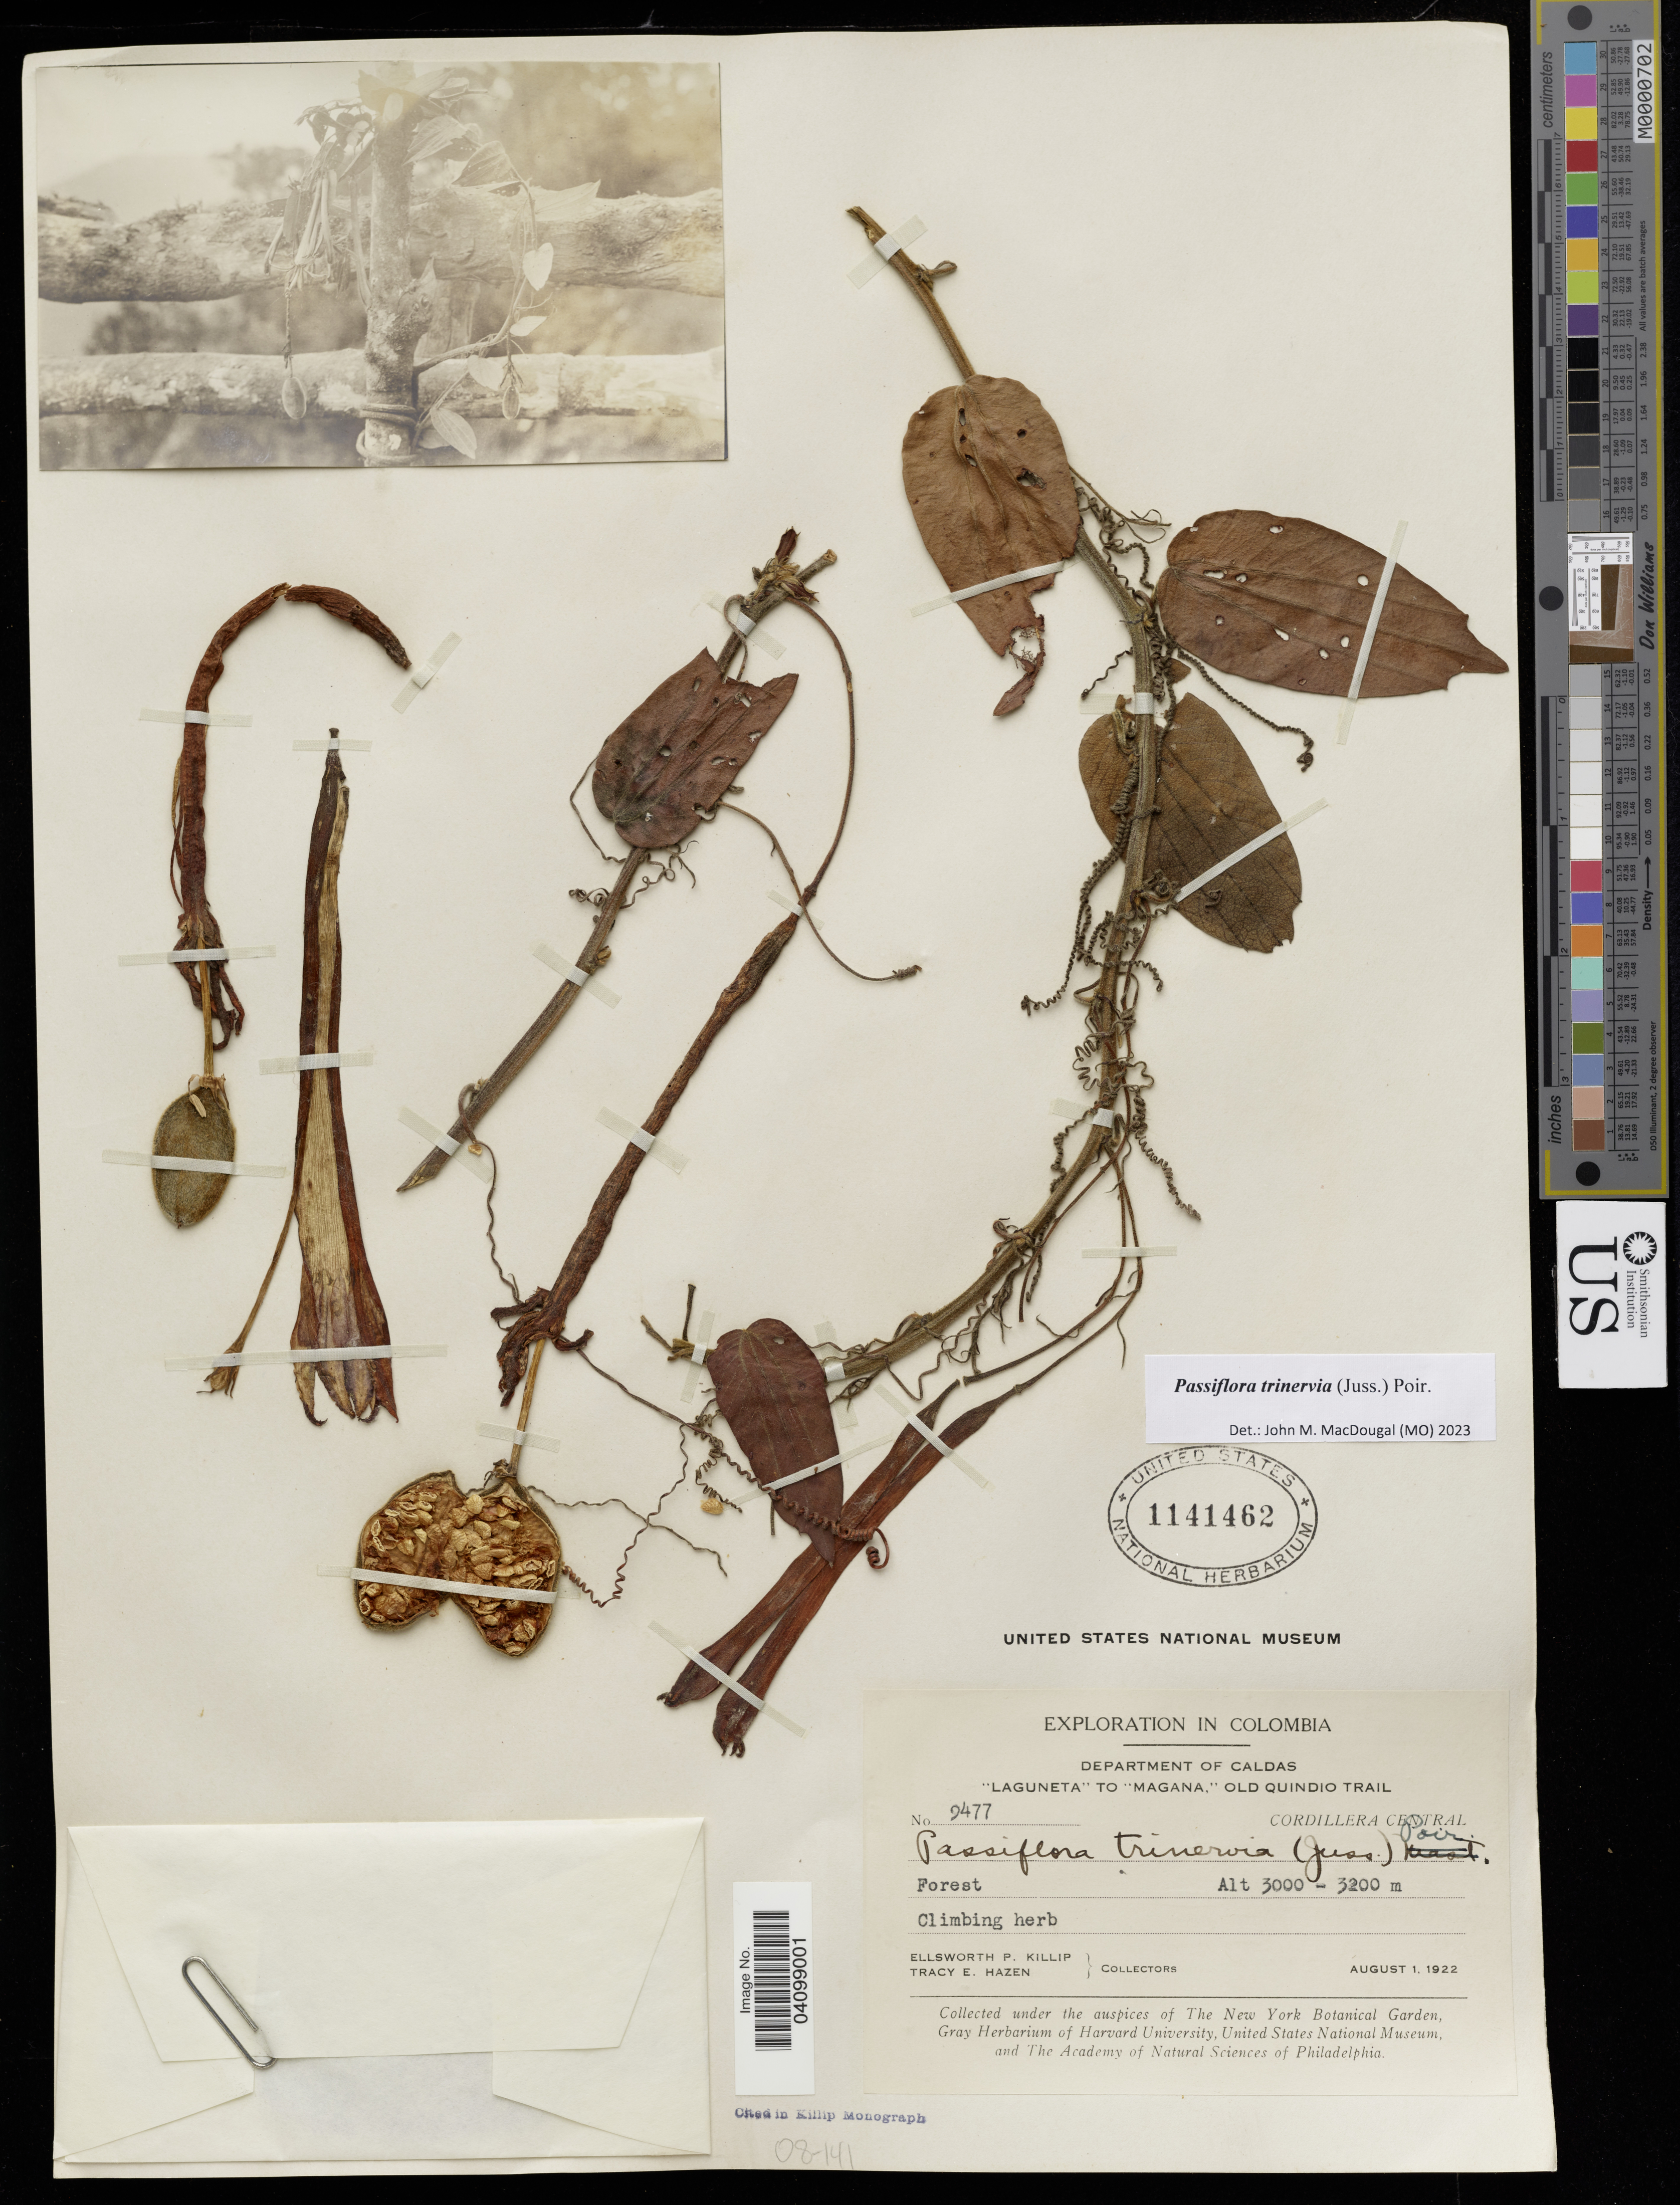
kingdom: Plantae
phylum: Tracheophyta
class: Magnoliopsida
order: Malpighiales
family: Passifloraceae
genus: Passiflora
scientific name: Passiflora trinervia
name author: (Juss.) Poir.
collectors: E. Killip & T. E. Hazen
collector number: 2477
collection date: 1922-08-01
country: Colombia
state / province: Caldas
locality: "Laguneta to "Magana," Old Quindio Trail. Cordillera Central.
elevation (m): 3000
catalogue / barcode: US 1141462